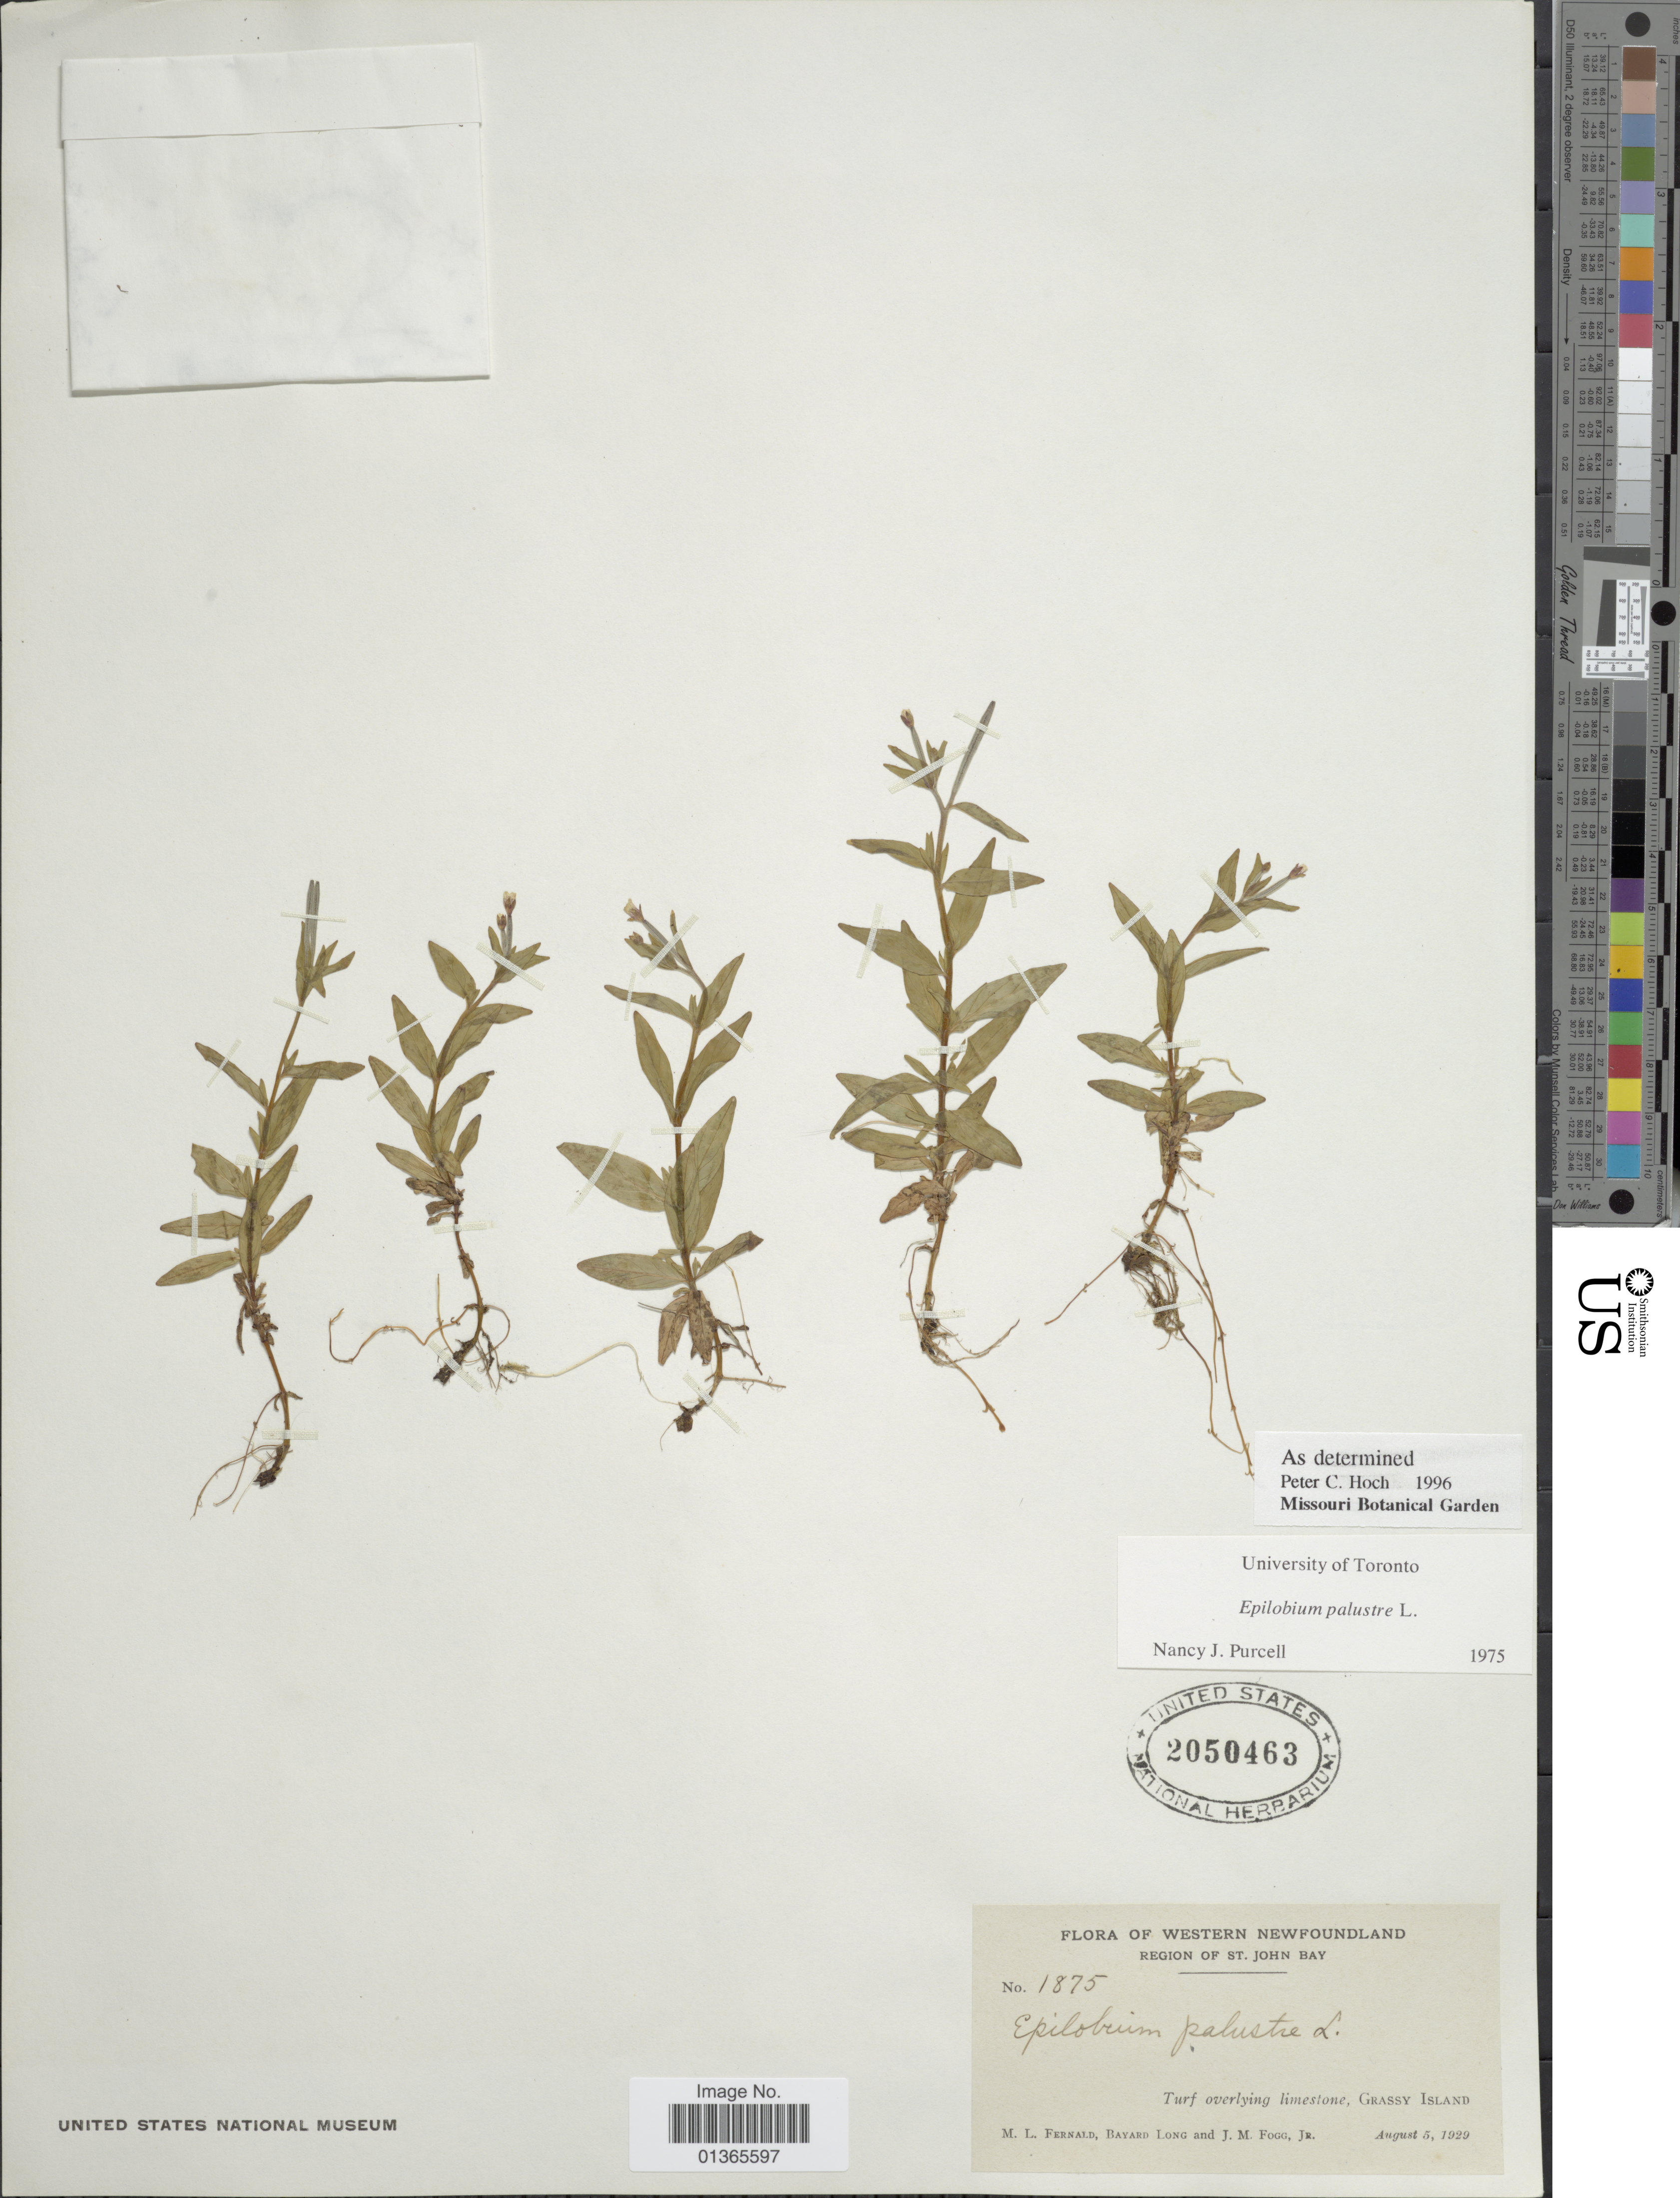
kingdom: Plantae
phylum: Tracheophyta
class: Magnoliopsida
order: Myrtales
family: Onagraceae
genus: Epilobium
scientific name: Epilobium palustre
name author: L.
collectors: M. L. Fernald, B. Long & J. Fogg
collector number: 1875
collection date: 1929-08-05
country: Canada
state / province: Newfoundland and Labrador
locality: Western Newfoundland. Region of St. John Bay. Turf overlying limestone, Grassy Island.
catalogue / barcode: US 2050463